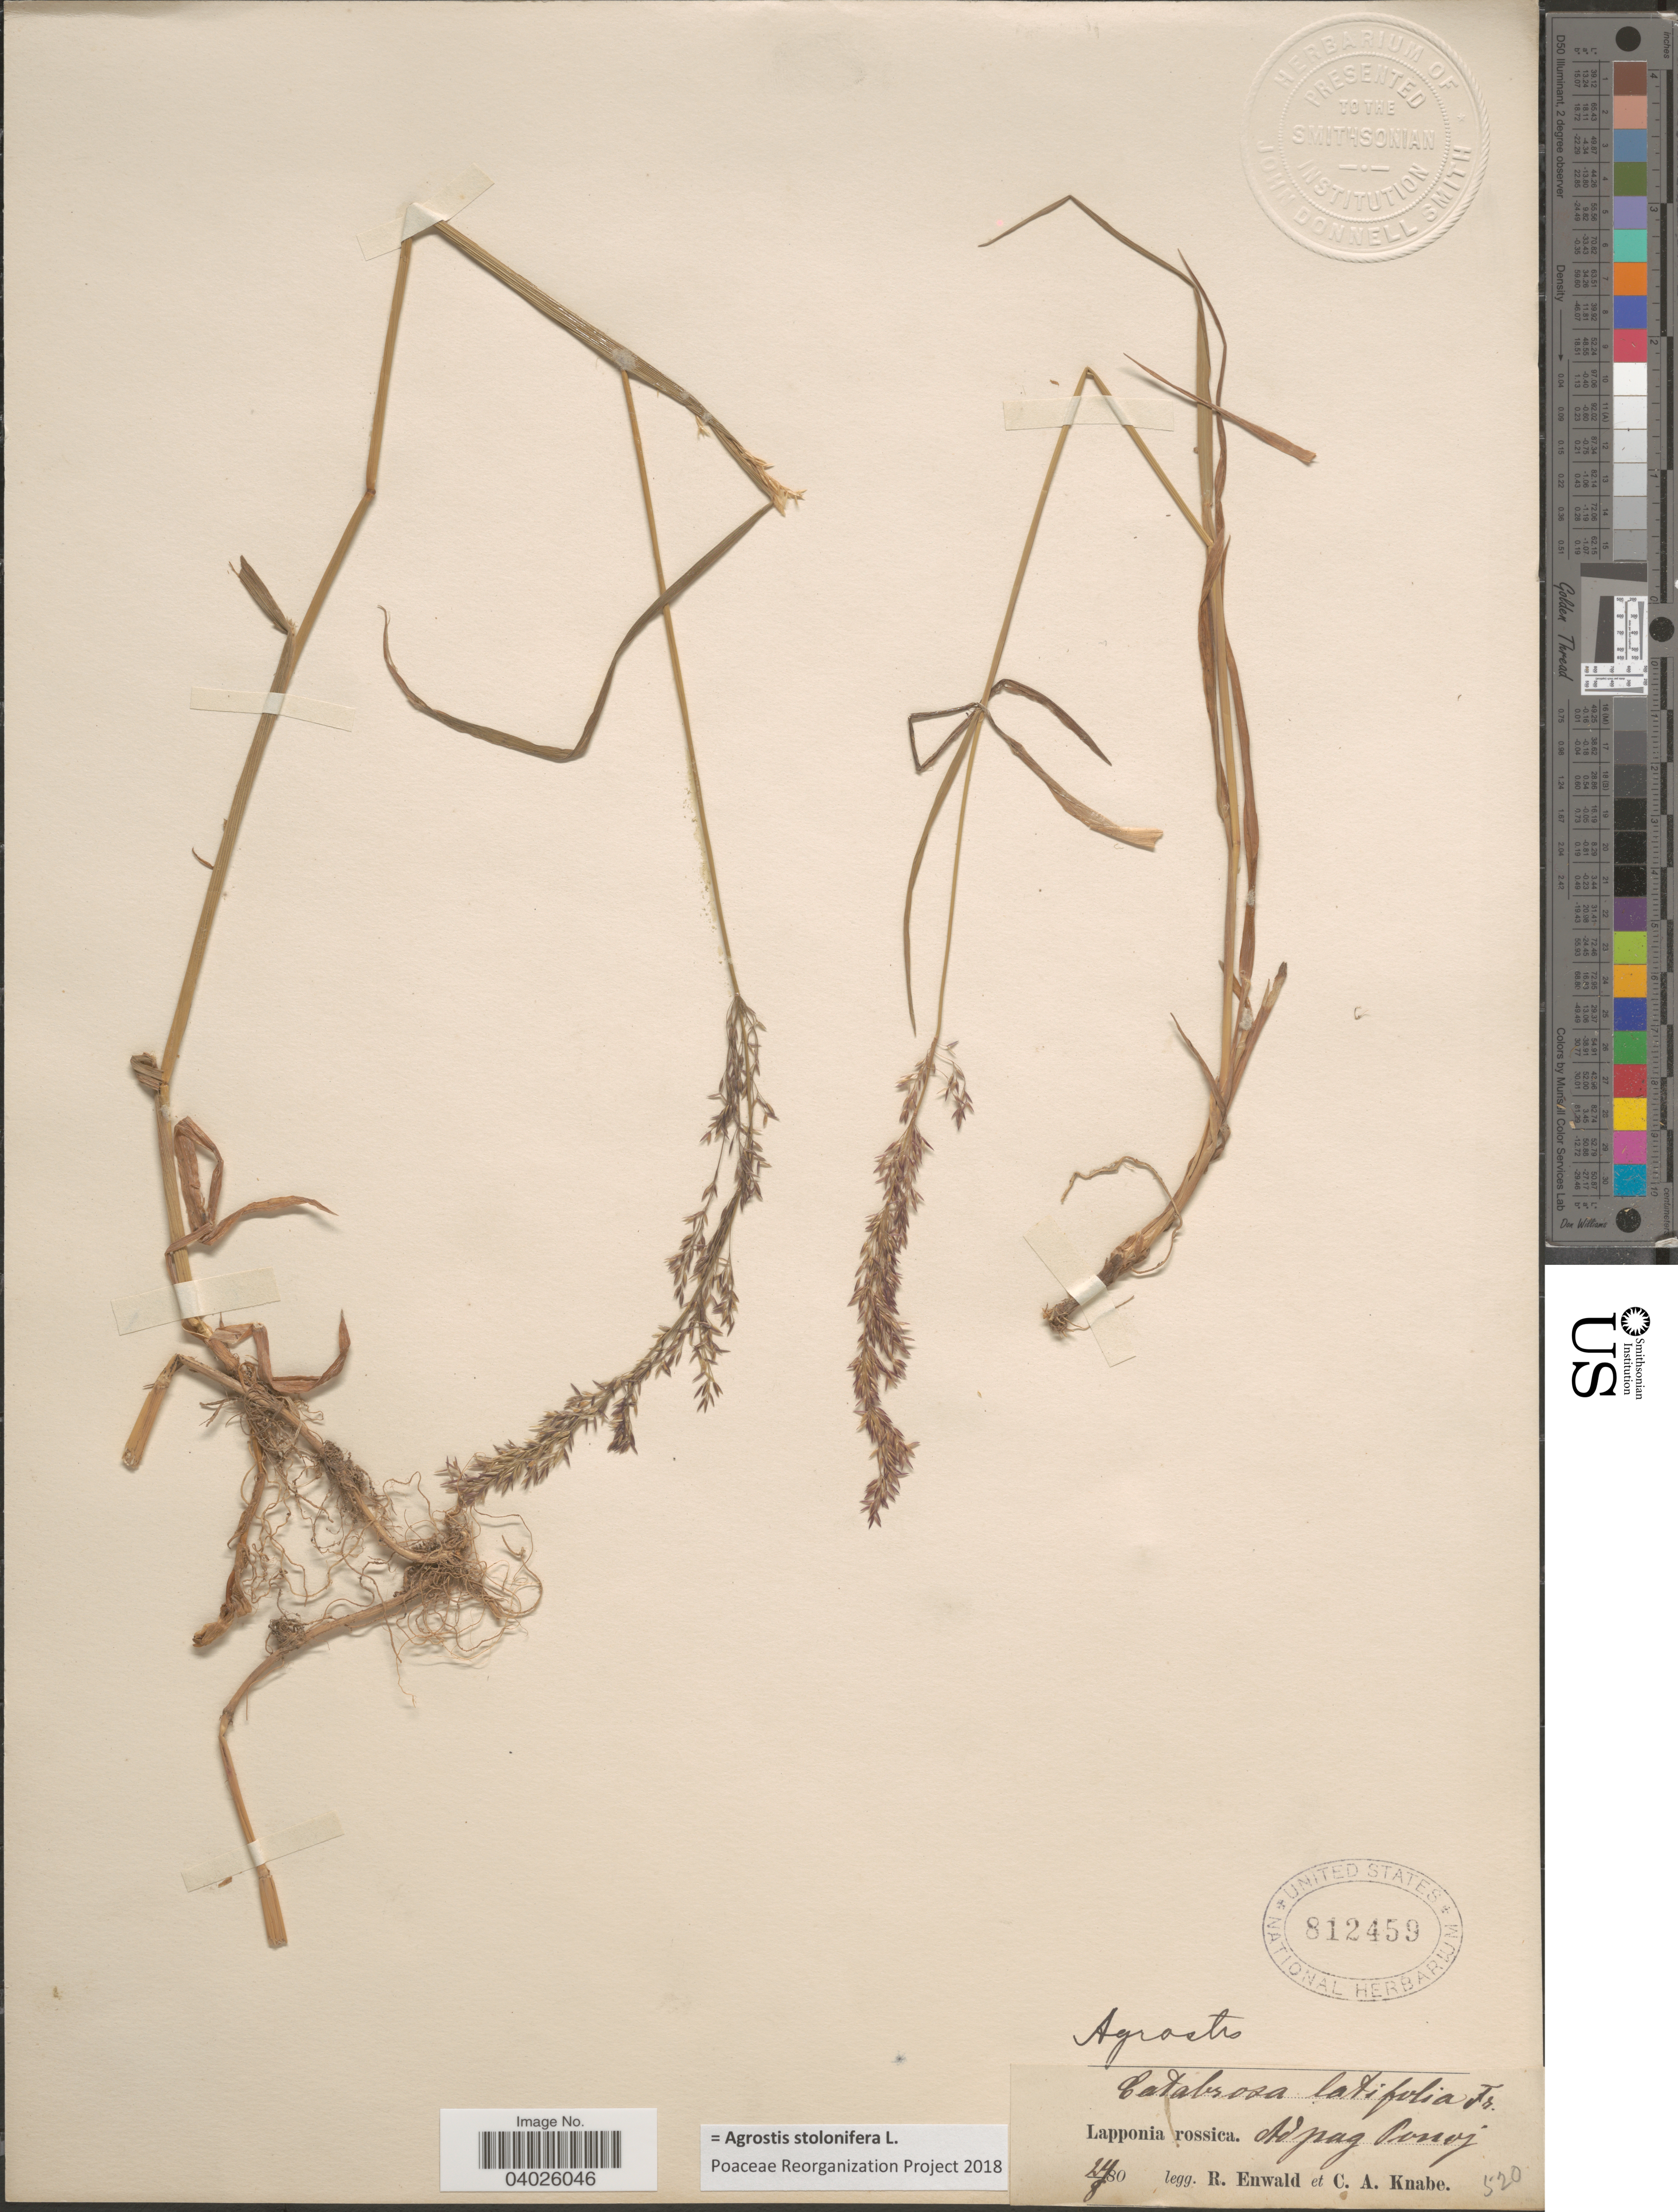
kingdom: Plantae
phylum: Tracheophyta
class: Liliopsida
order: Poales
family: Poaceae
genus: Agrostis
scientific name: Agrostis stolonifera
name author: L.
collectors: R. Enwald & C. Knabe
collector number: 520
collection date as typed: Transcribed d/m/y: 24/8/80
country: Russian Federation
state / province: Murmansk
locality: Lapponia rossica. Ad pag Ponoj.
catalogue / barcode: US 812459